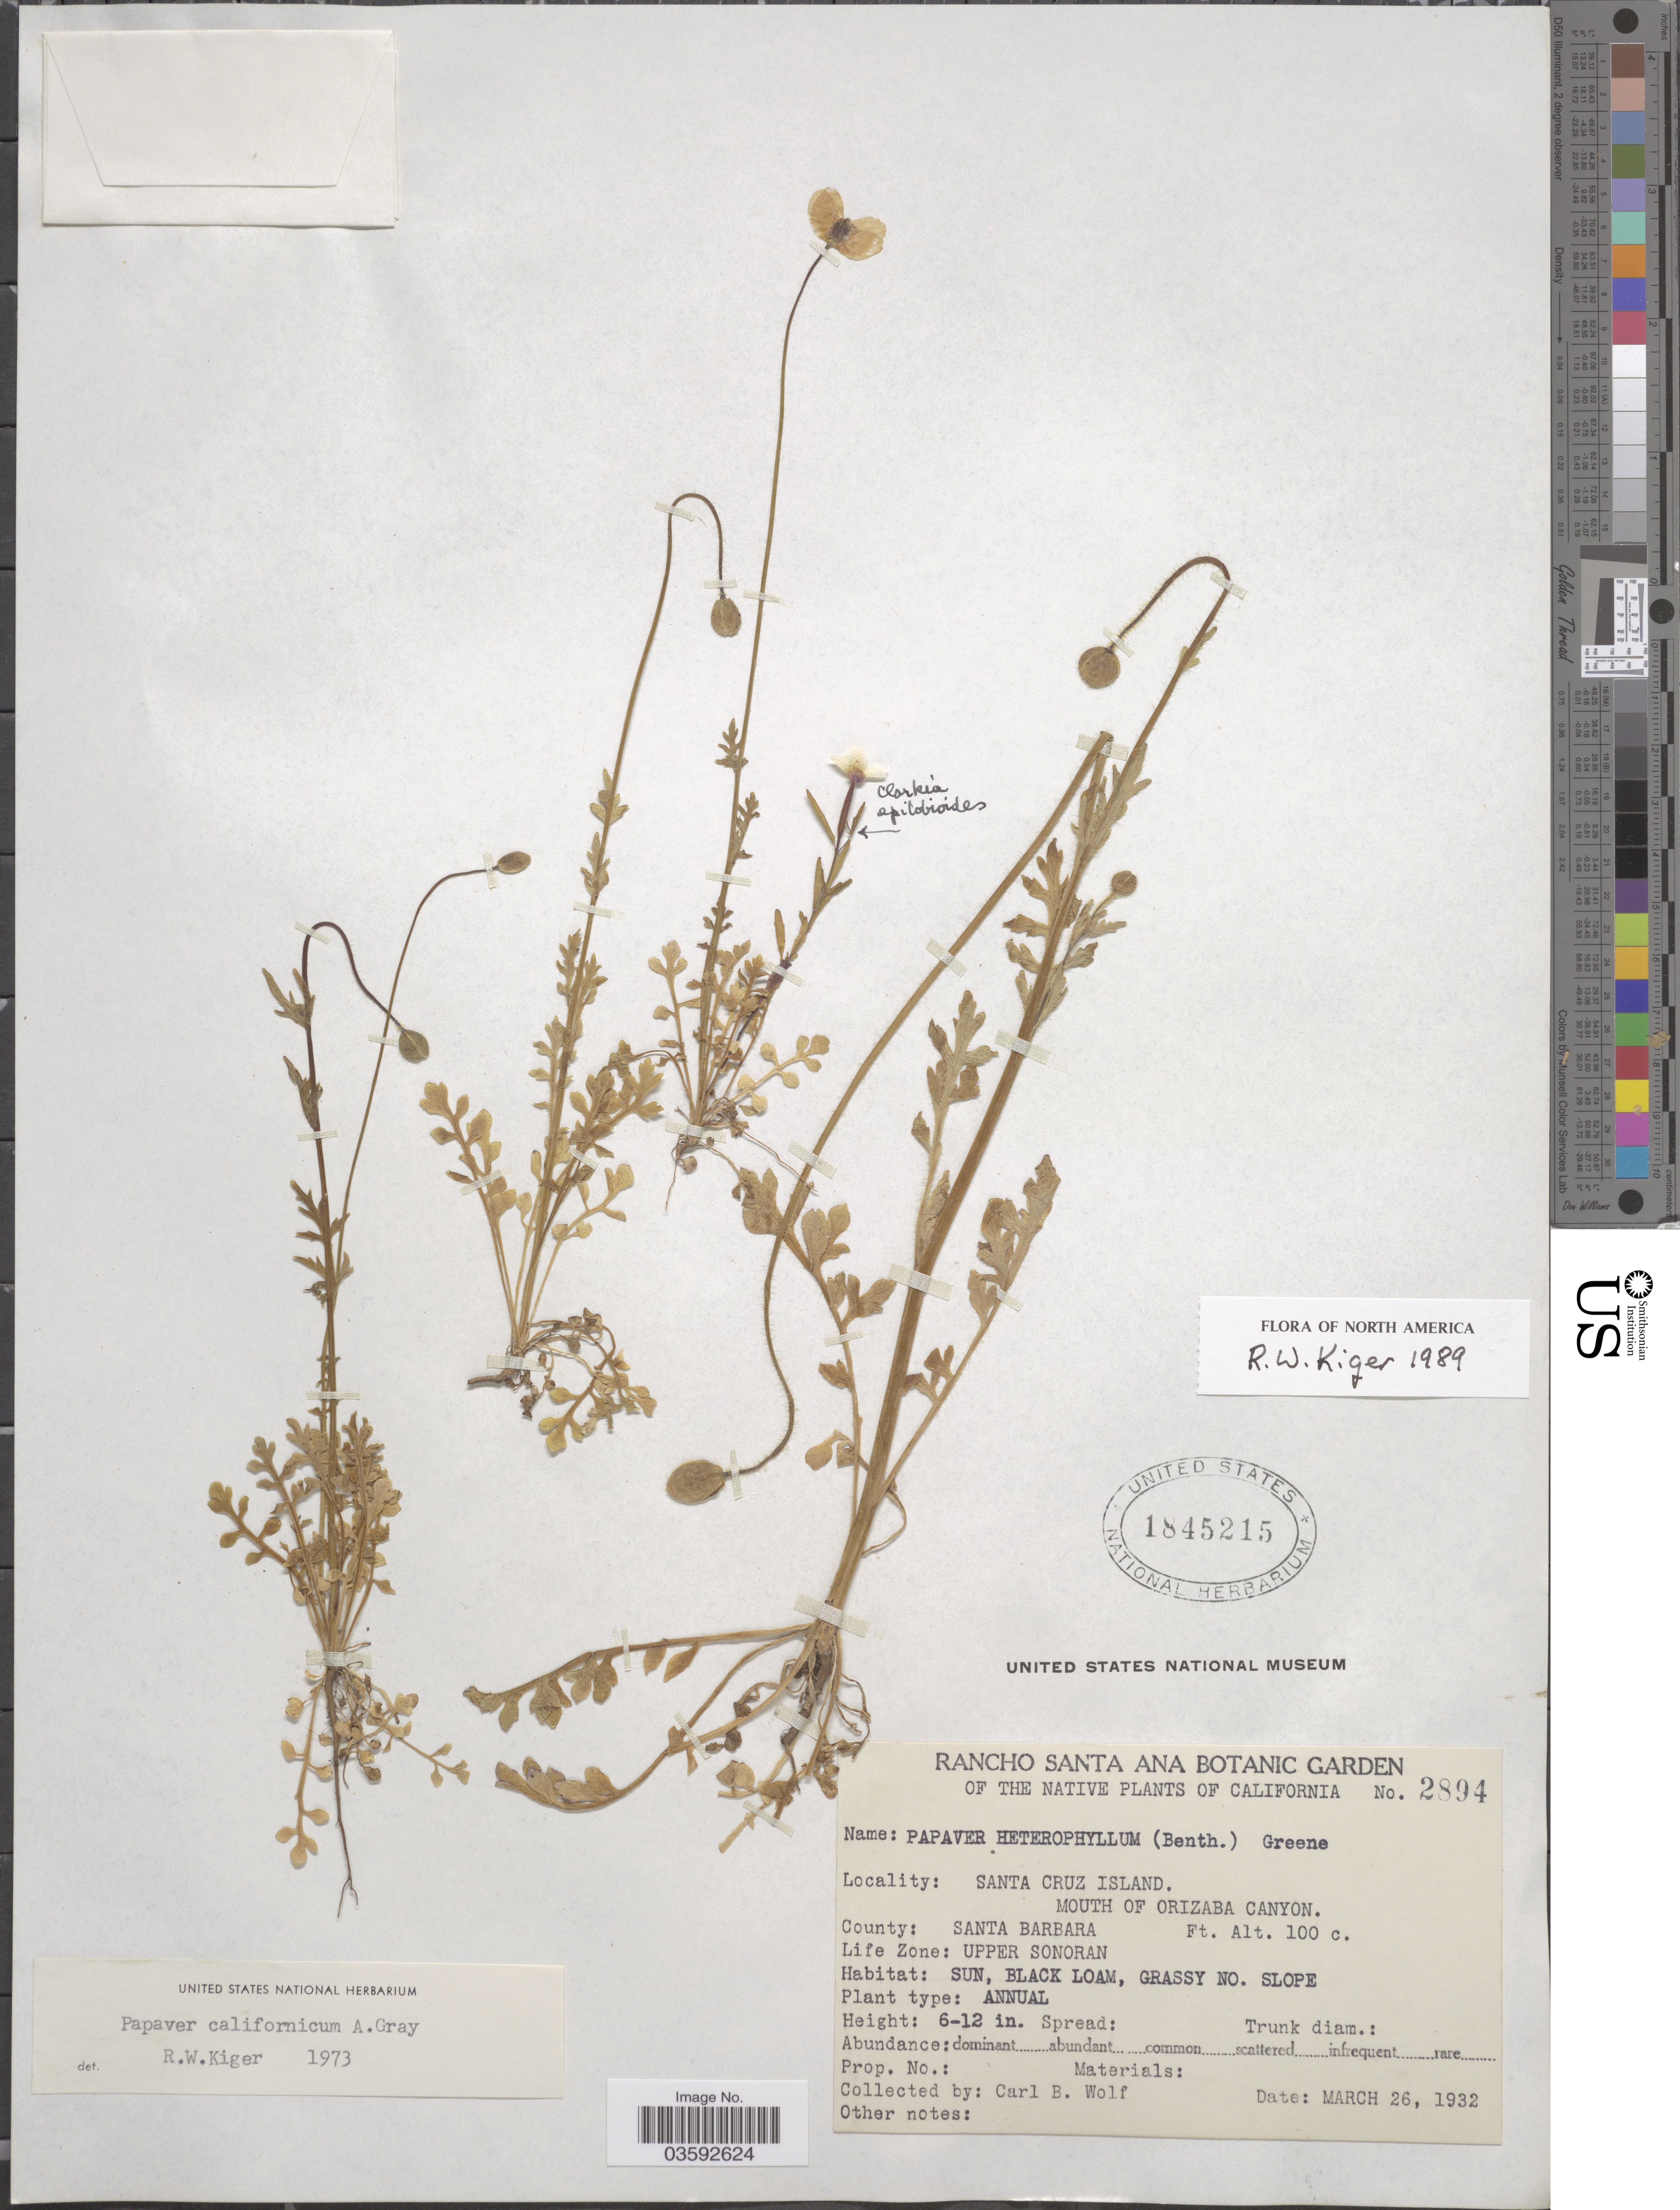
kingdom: Plantae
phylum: Tracheophyta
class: Magnoliopsida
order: Ranunculales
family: Papaveraceae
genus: Papaver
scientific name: Papaver californicum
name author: A. Gray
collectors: C. B. Wolf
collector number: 2894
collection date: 1932-03-26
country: United States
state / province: California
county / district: Santa Barbara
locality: Santa Cruz Island. Mouth of Orizaba Canyon. County: Santa Barbara. Life Zone: Upper Sonoran.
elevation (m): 30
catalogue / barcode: US 1845215